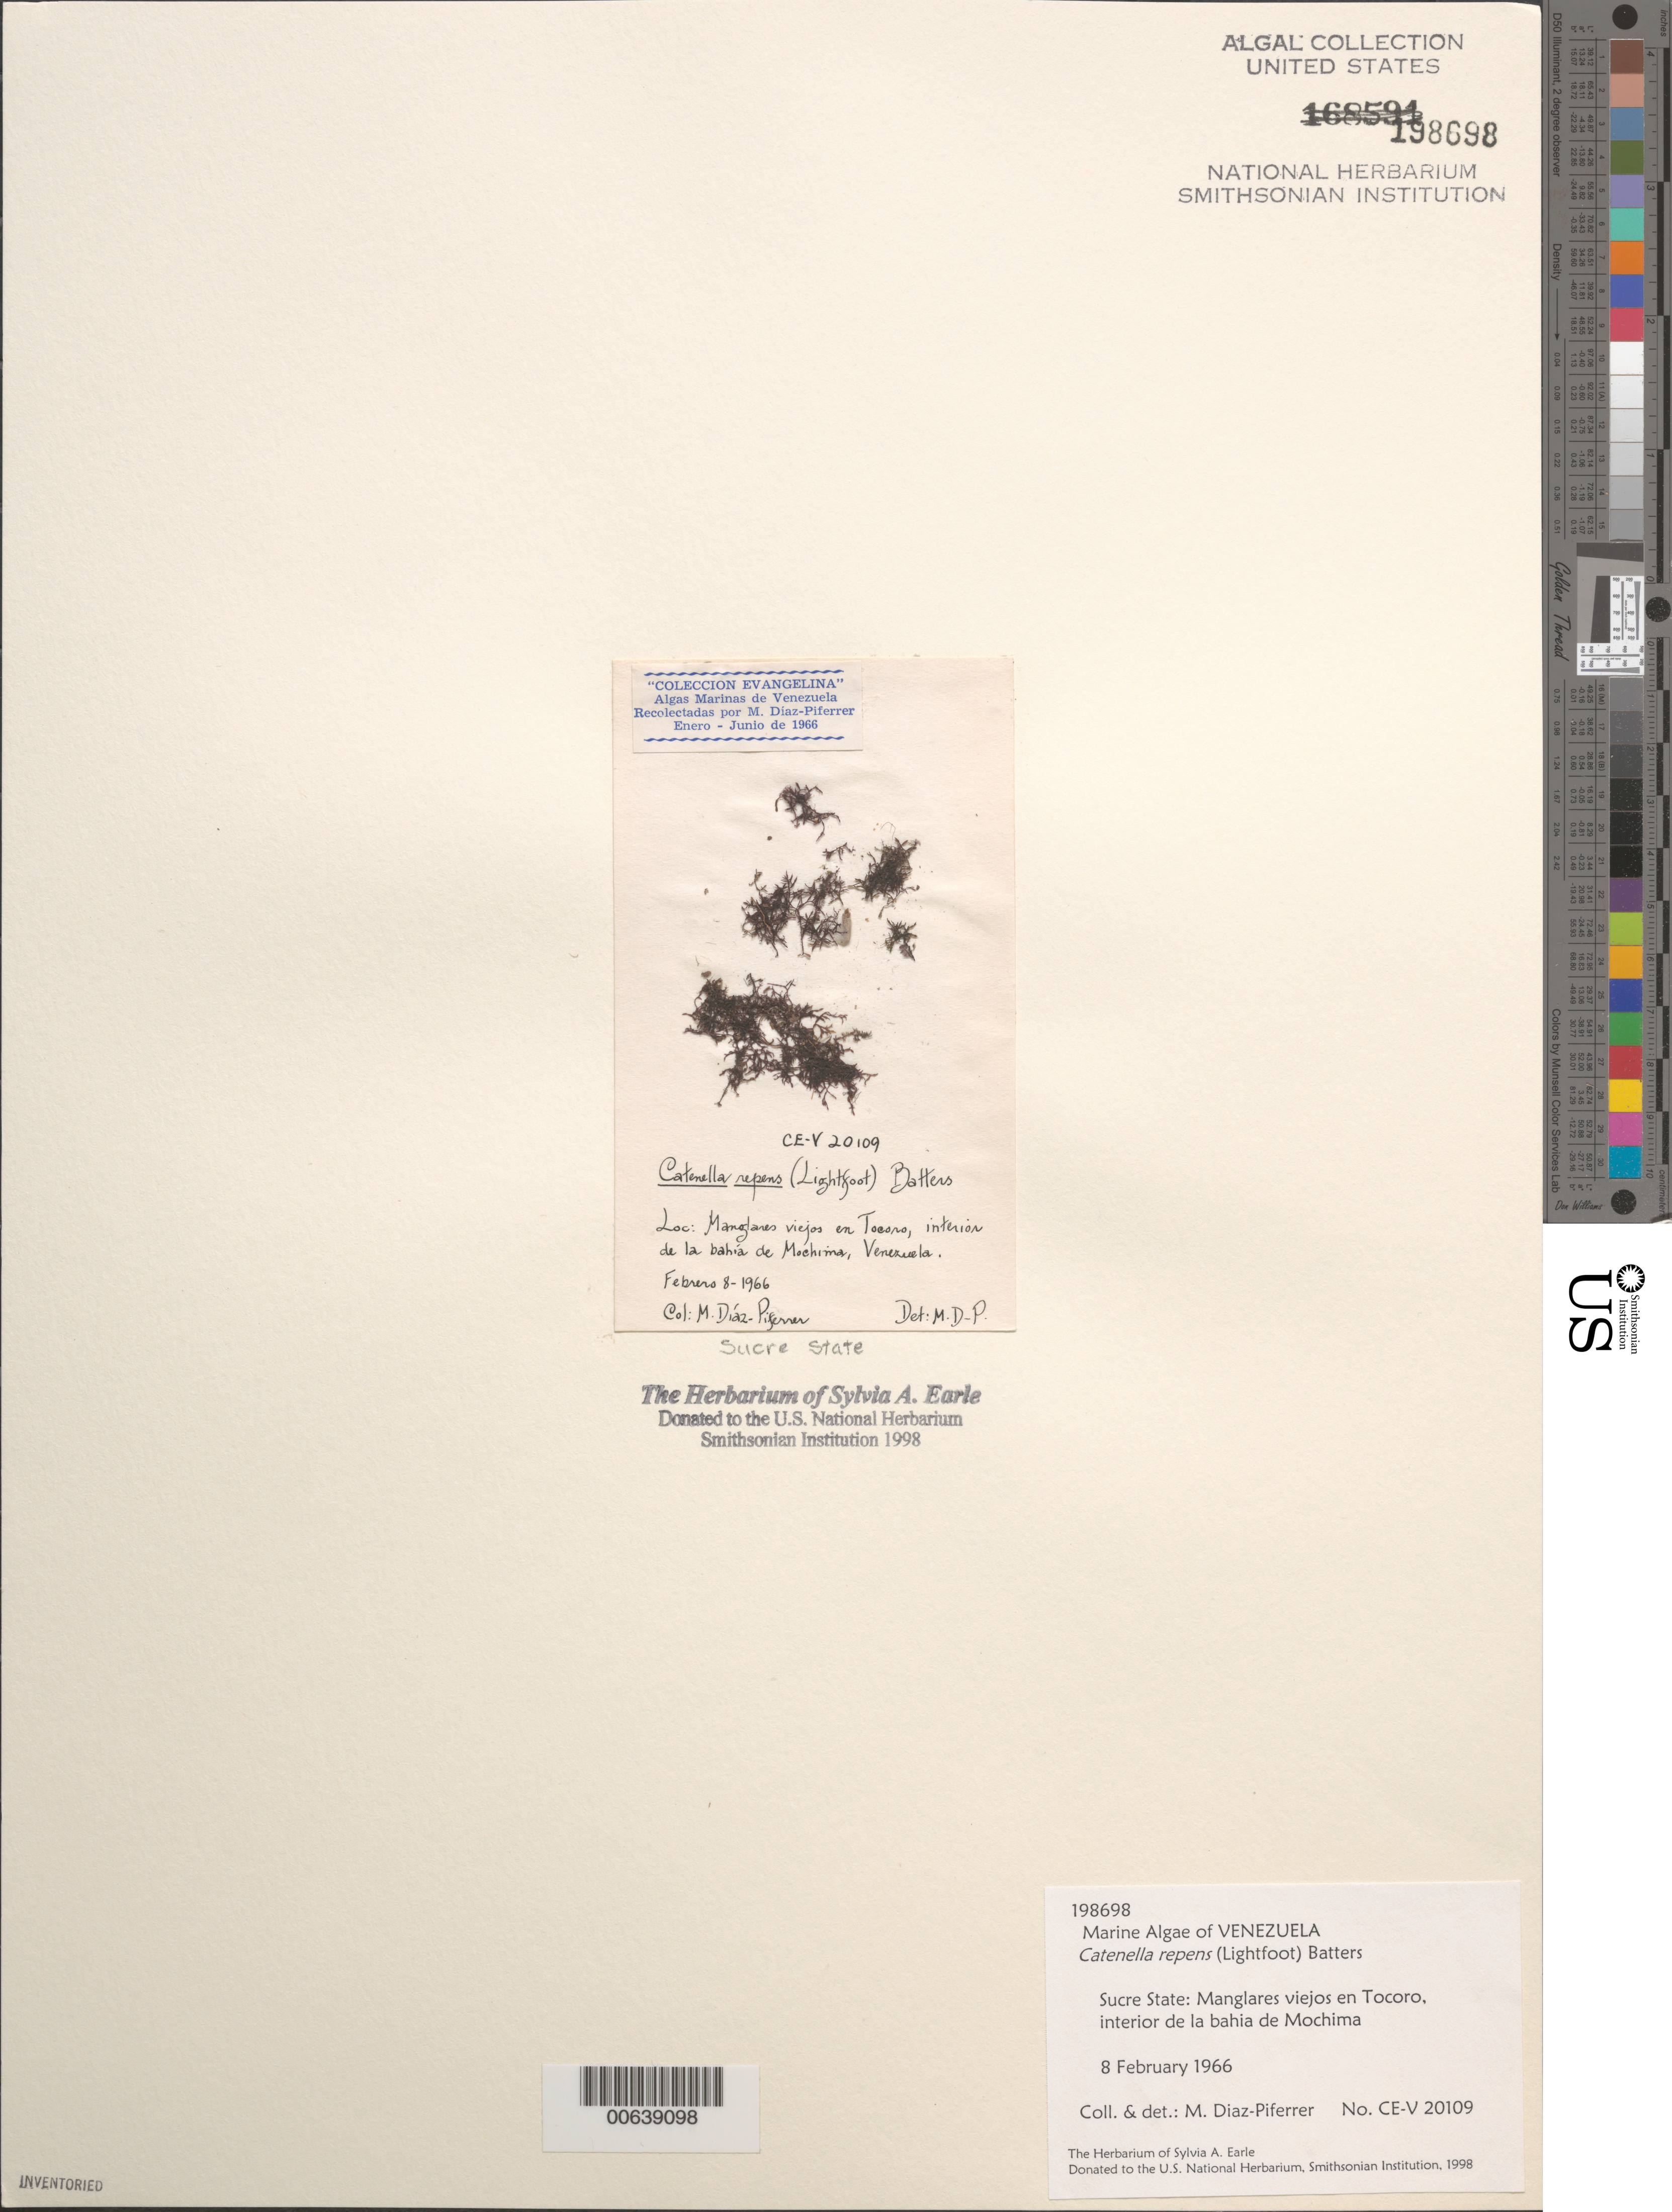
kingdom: Plantae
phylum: Rhodophyta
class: Florideophyceae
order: Gigartinales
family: Caulacanthaceae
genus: Catenella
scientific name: Catenella caespitosa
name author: (With.) L.M. Irvine in Parke & P.S. Dixon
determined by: Algae name updating Project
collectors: M. Diaz-Piferrer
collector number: Ce-v 20109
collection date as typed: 08 Feb 1966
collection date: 1966-02-08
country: Venezuela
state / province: Sucre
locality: Tocoro, bahia de mochima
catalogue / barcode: US 198698